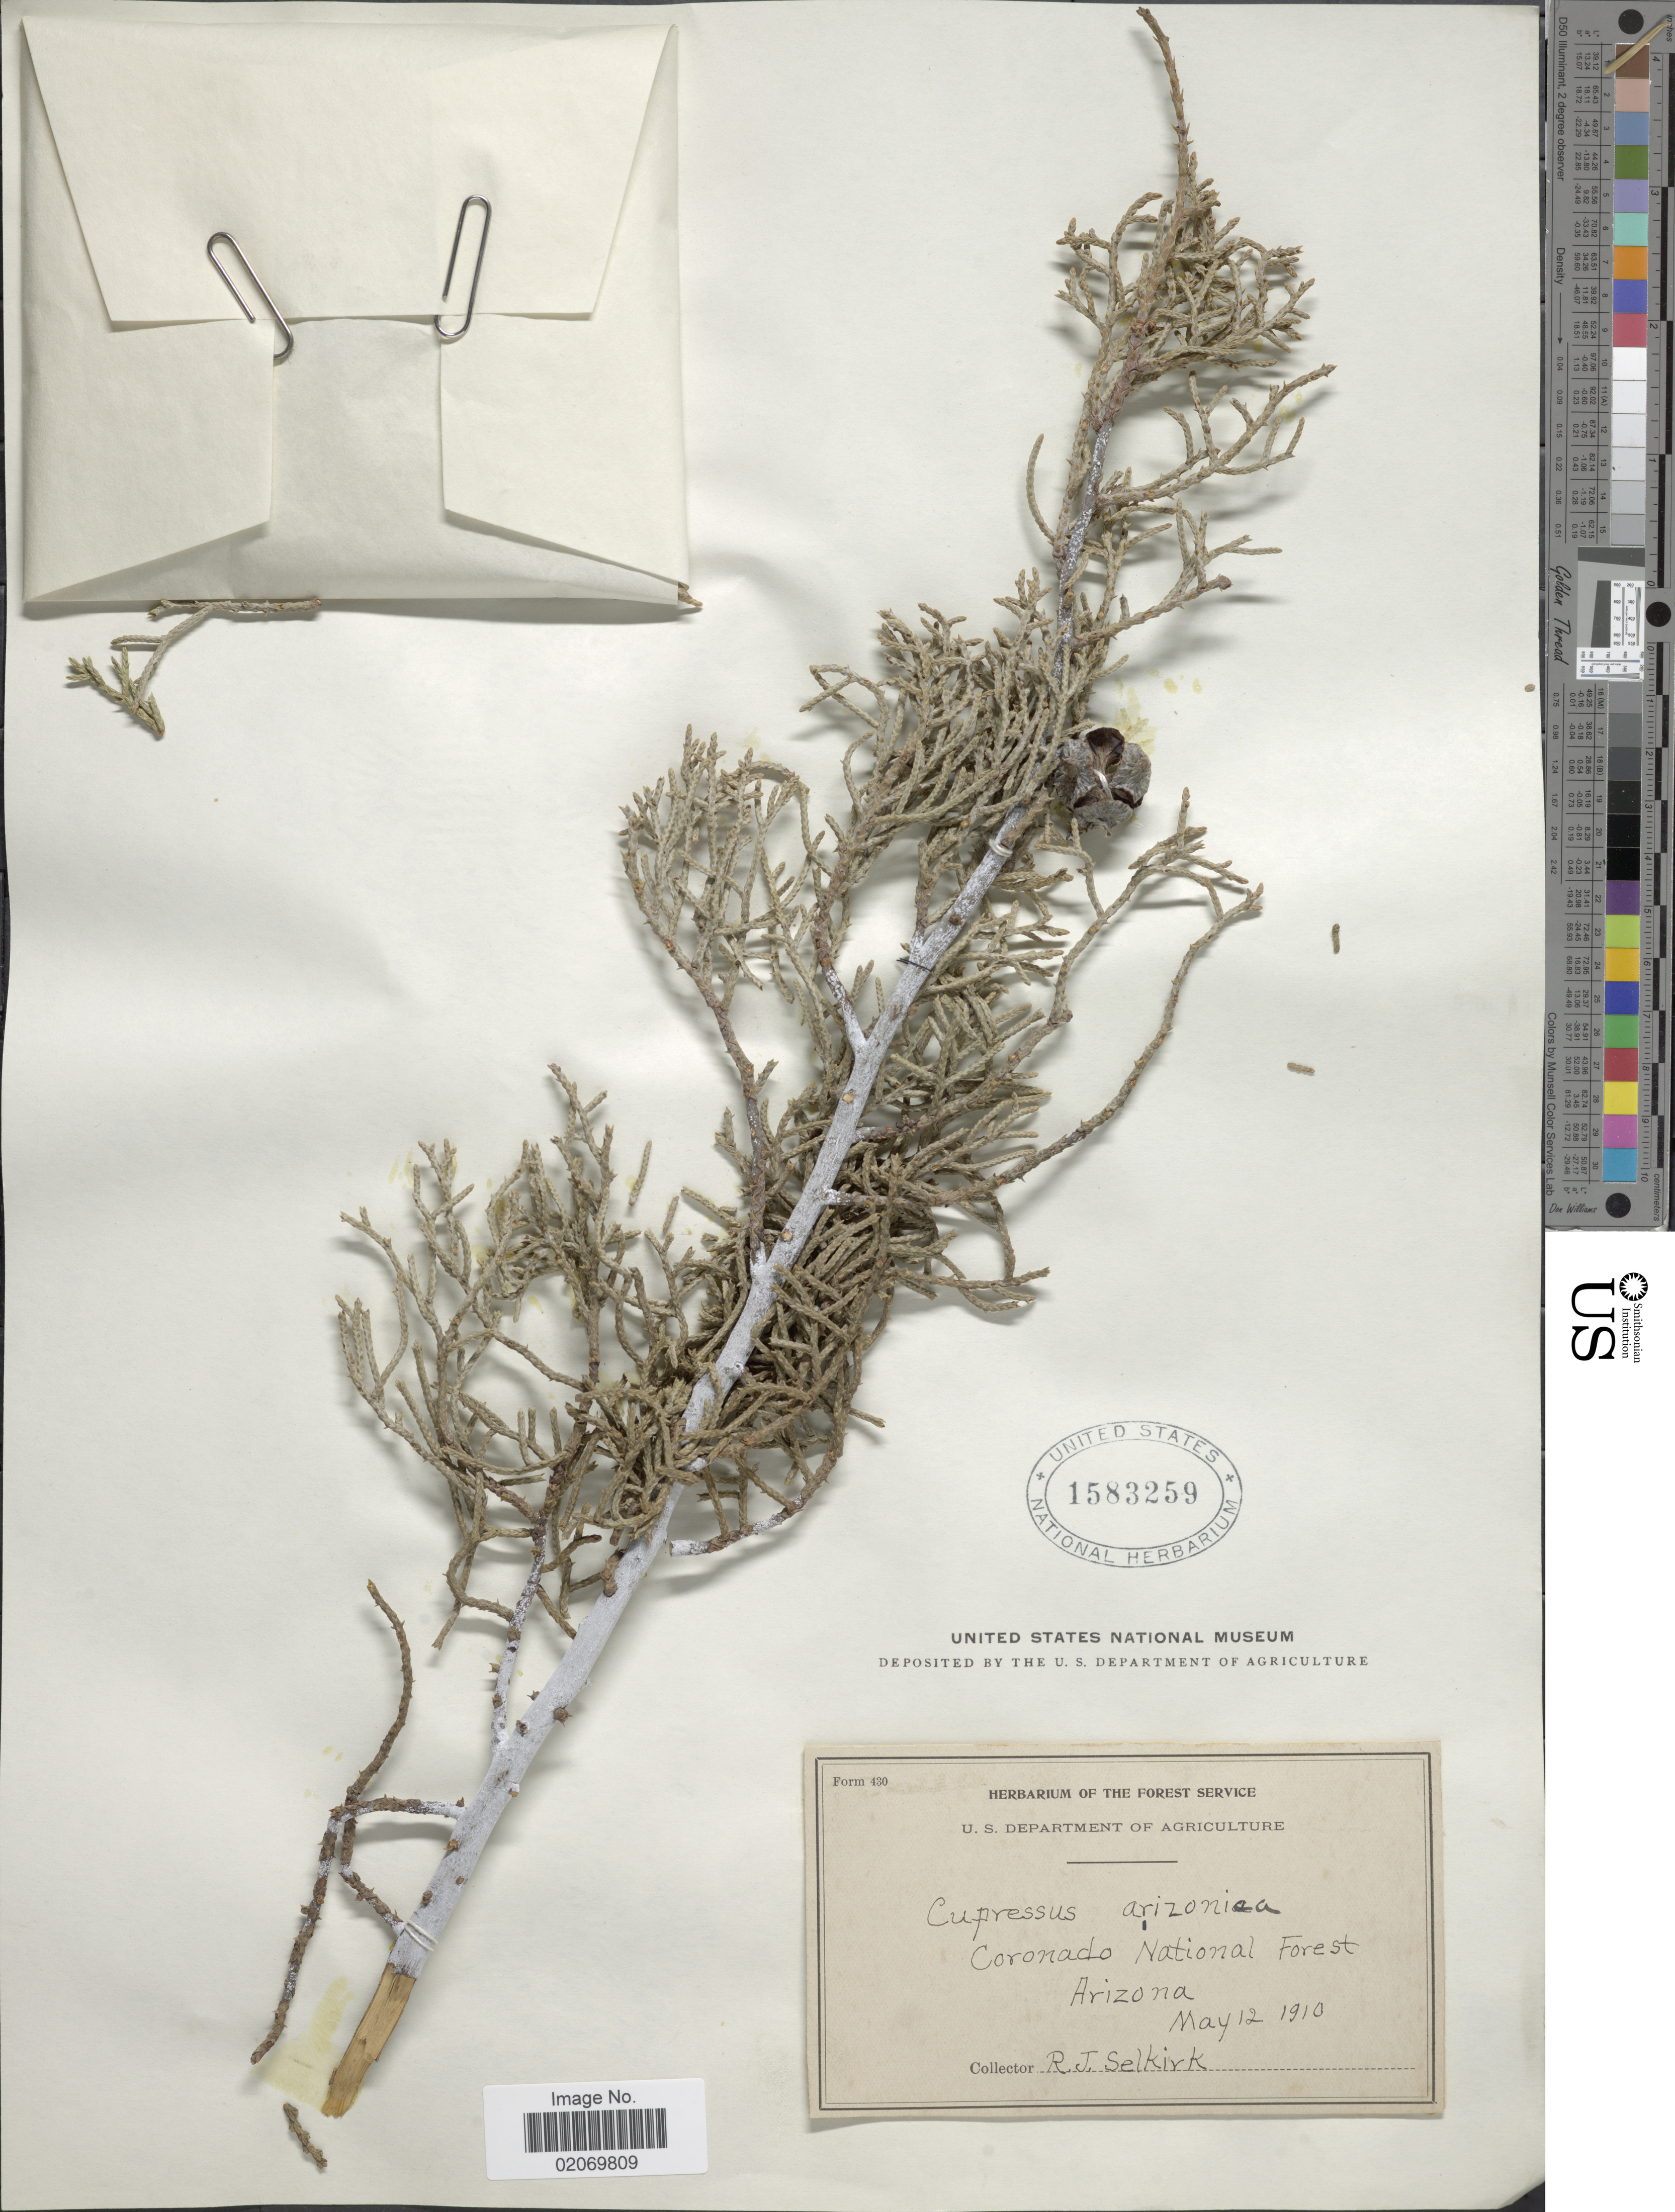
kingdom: Plantae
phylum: Tracheophyta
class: Pinopsida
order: Pinales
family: Cupressaceae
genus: Hesperocyparis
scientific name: Hesperocyparis arizonica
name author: (Greene) Bartel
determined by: (US) Smithsonian Institution - National Museum of Natural History - Department of Botany (UNITED STATES)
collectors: R. Selkirk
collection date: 1910-05-12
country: United States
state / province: Arizona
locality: Coronado National Forest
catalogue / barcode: US 1583259